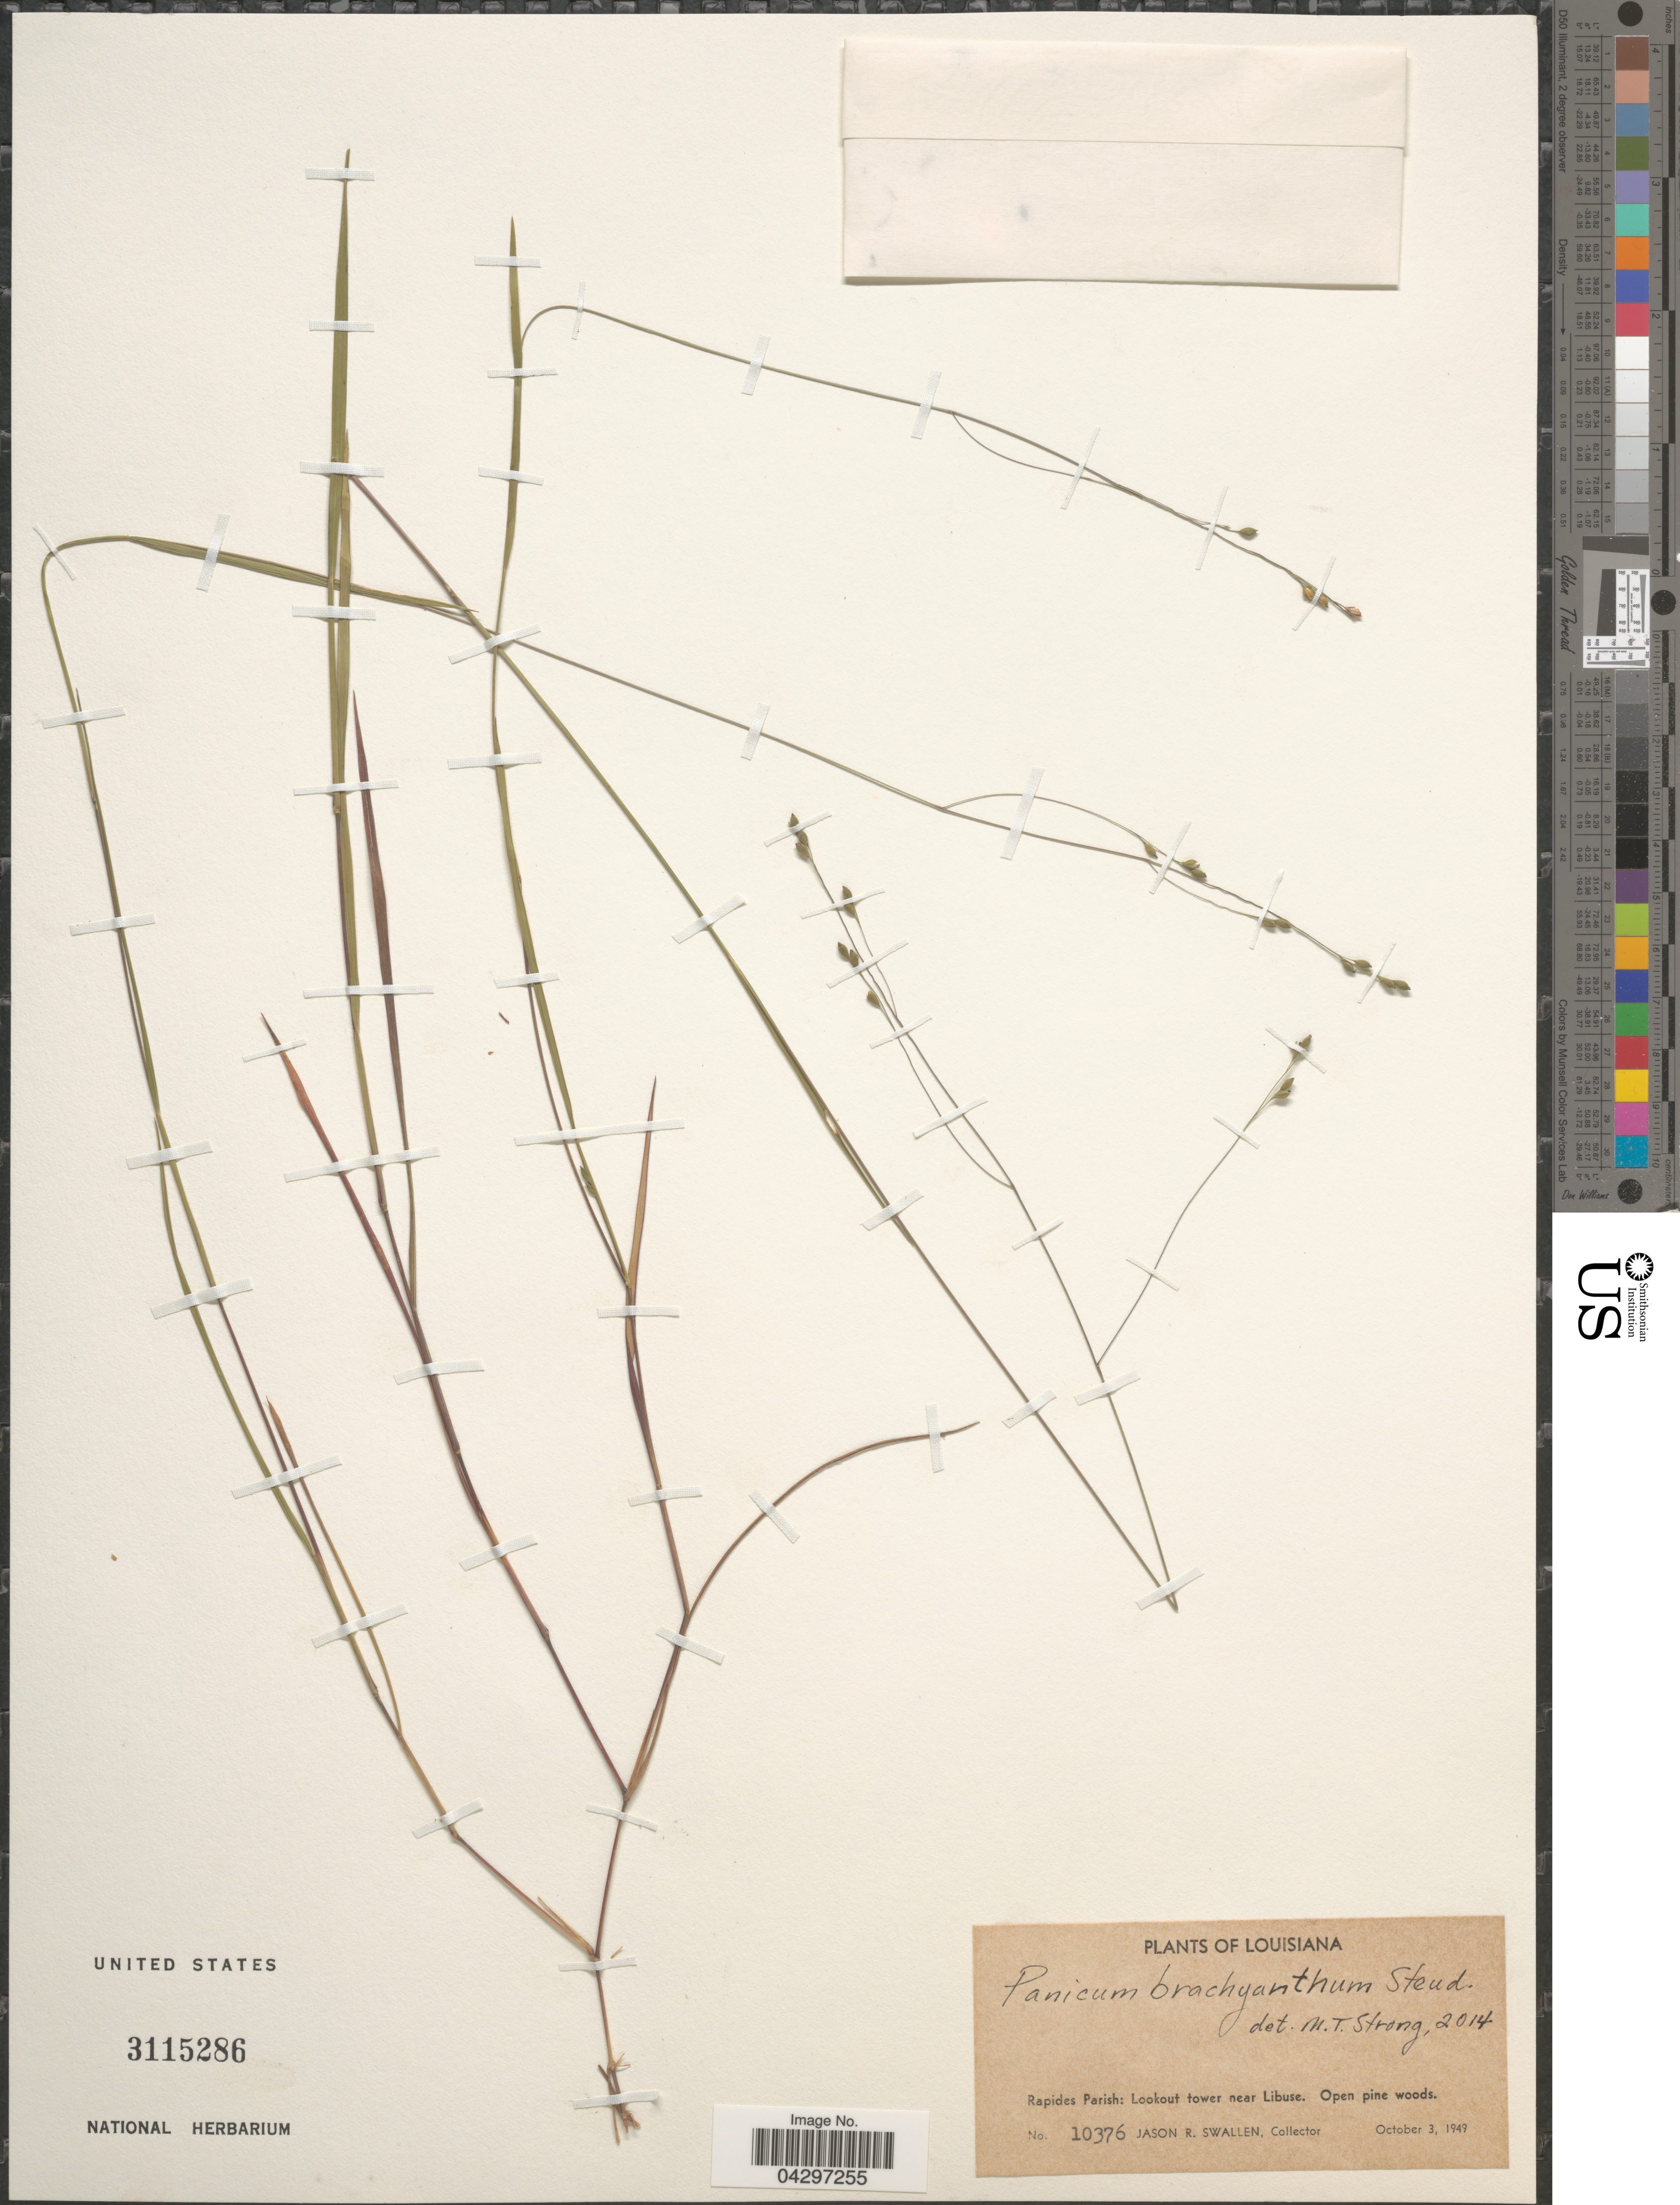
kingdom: Plantae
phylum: Tracheophyta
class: Liliopsida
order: Poales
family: Poaceae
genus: Panicum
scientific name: Panicum brachyanthum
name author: Steud.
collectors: J. R. Swallen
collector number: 10376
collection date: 1949-10-03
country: United States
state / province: Louisiana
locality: Rapides Parish: Lookout tower near Libuse.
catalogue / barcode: US 3115286